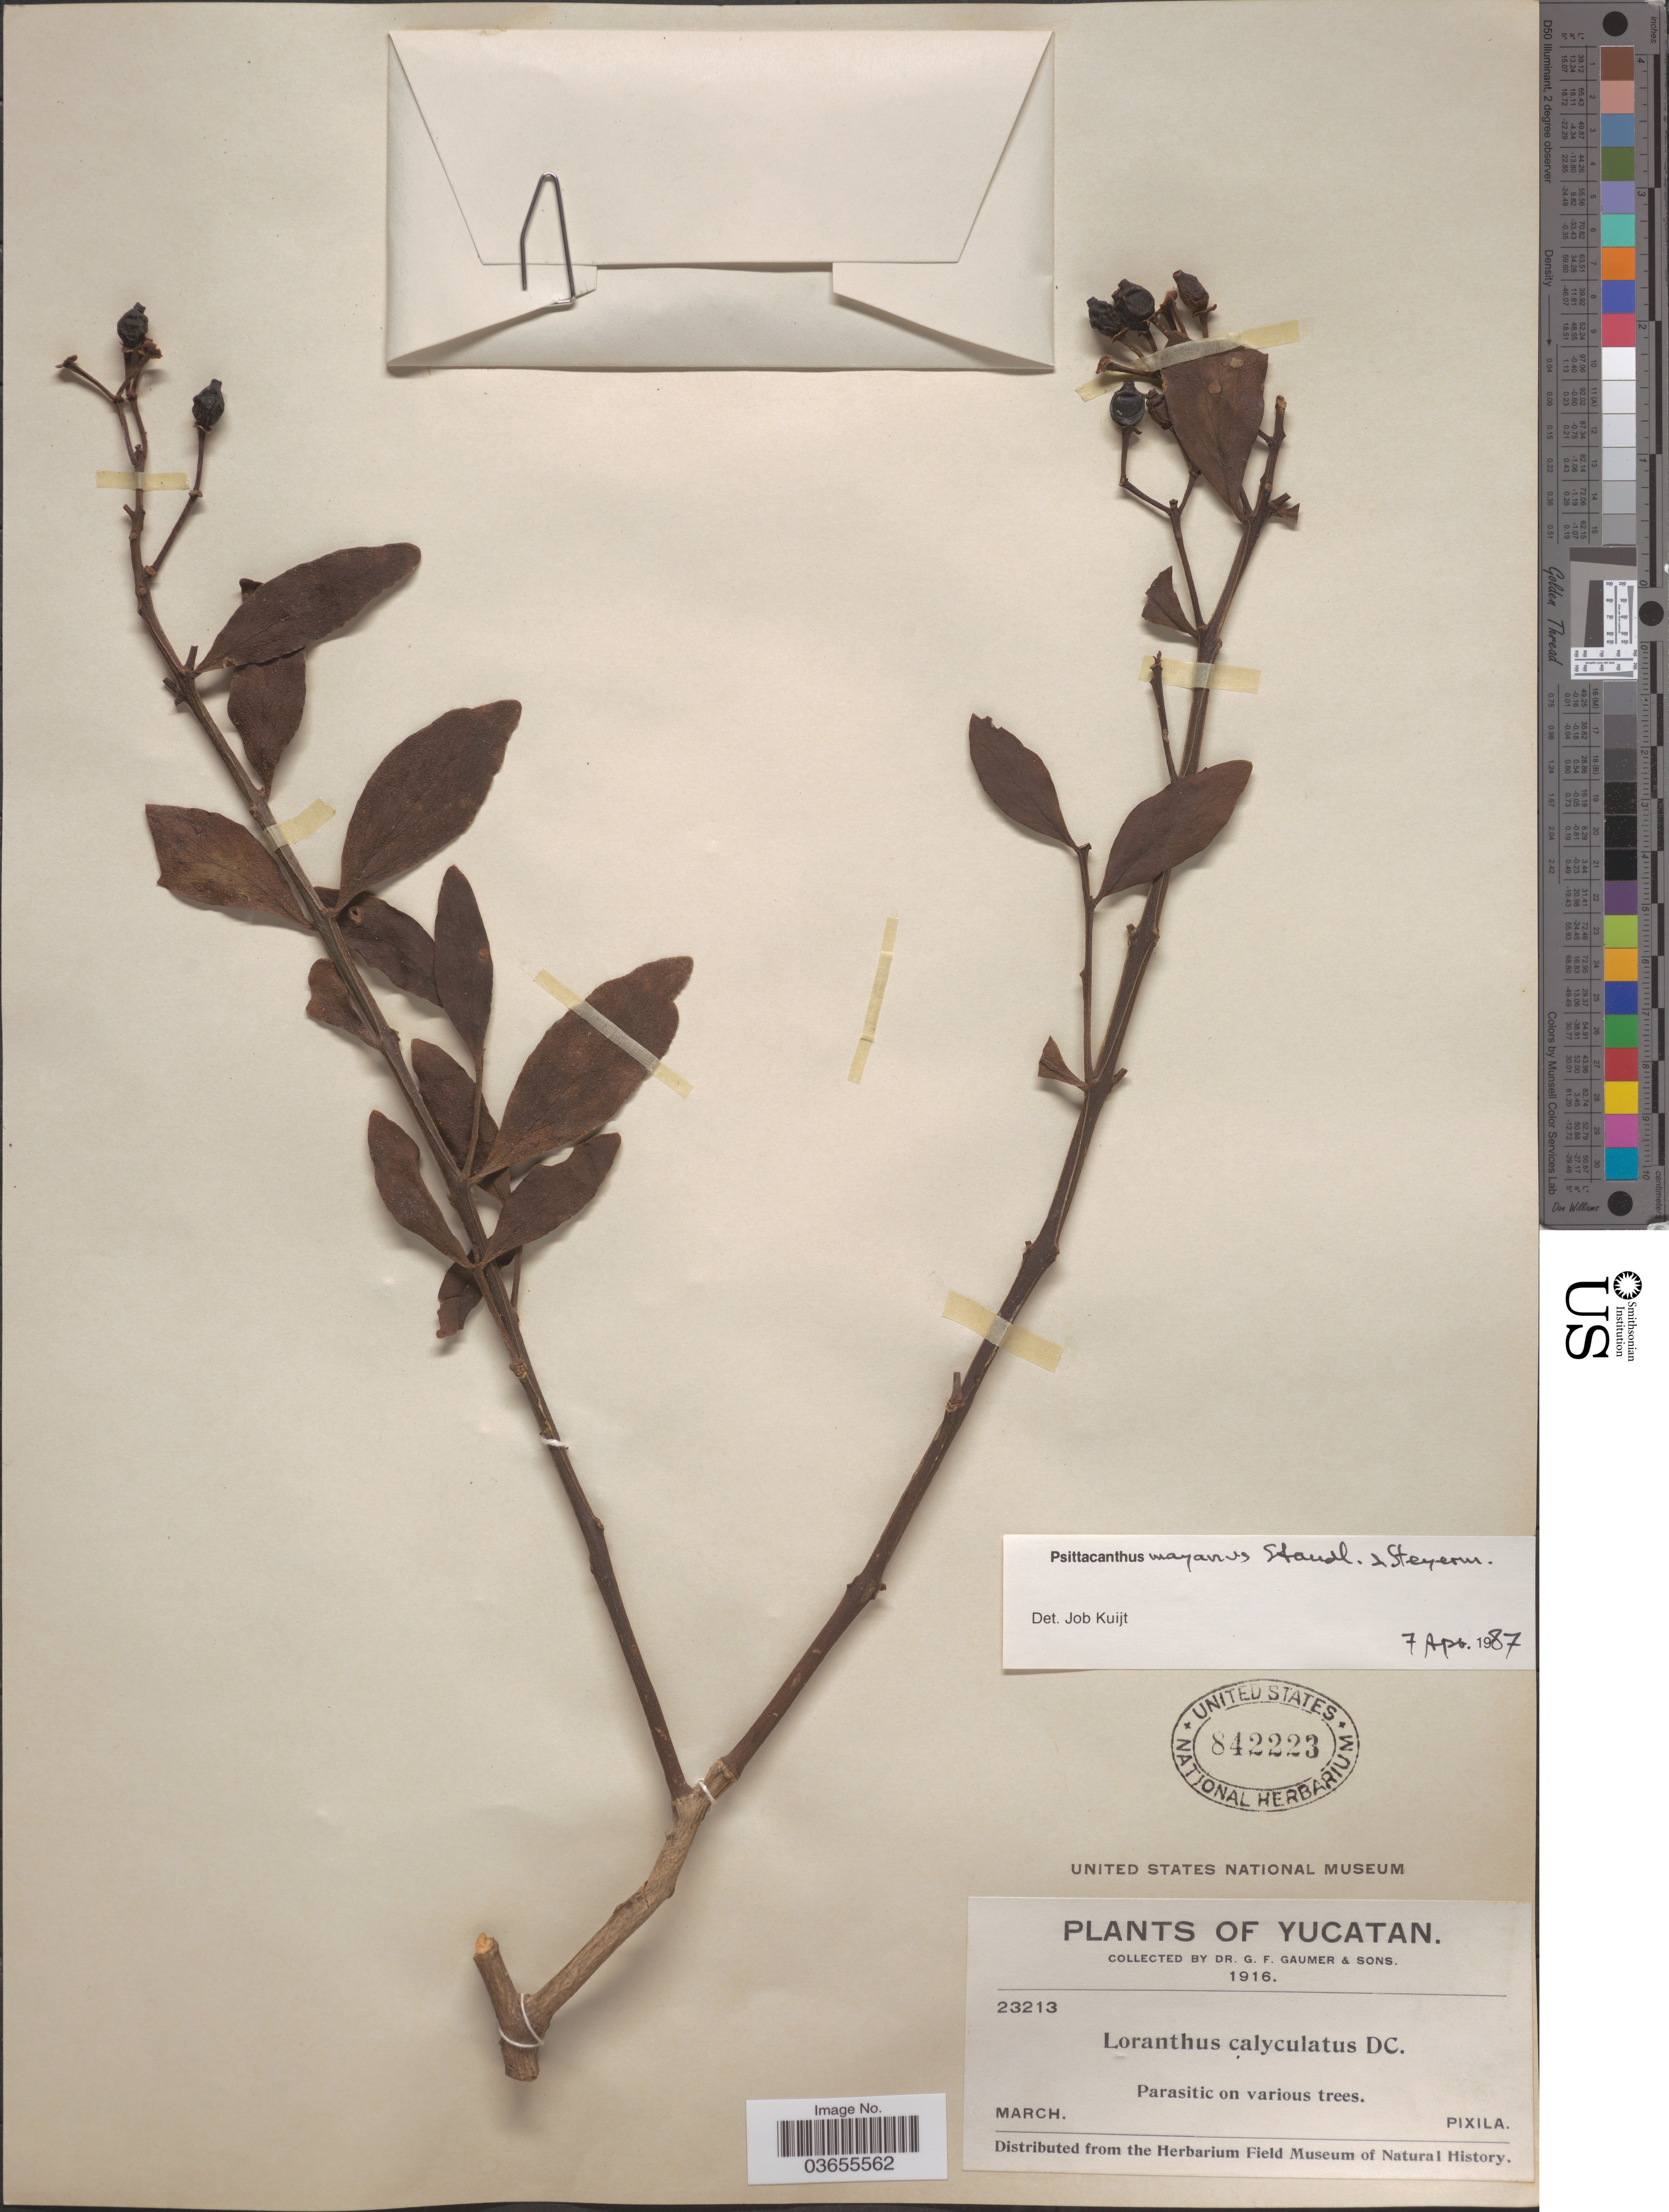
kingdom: Plantae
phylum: Tracheophyta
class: Magnoliopsida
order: Santalales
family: Loranthaceae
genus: Psittacanthus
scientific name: Psittacanthus mayanus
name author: Standl. & Steyerm.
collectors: G. F. Gaumer & Sons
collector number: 23213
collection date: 1916-03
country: Mexico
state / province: Yucatán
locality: Pixila.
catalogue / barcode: US 842223